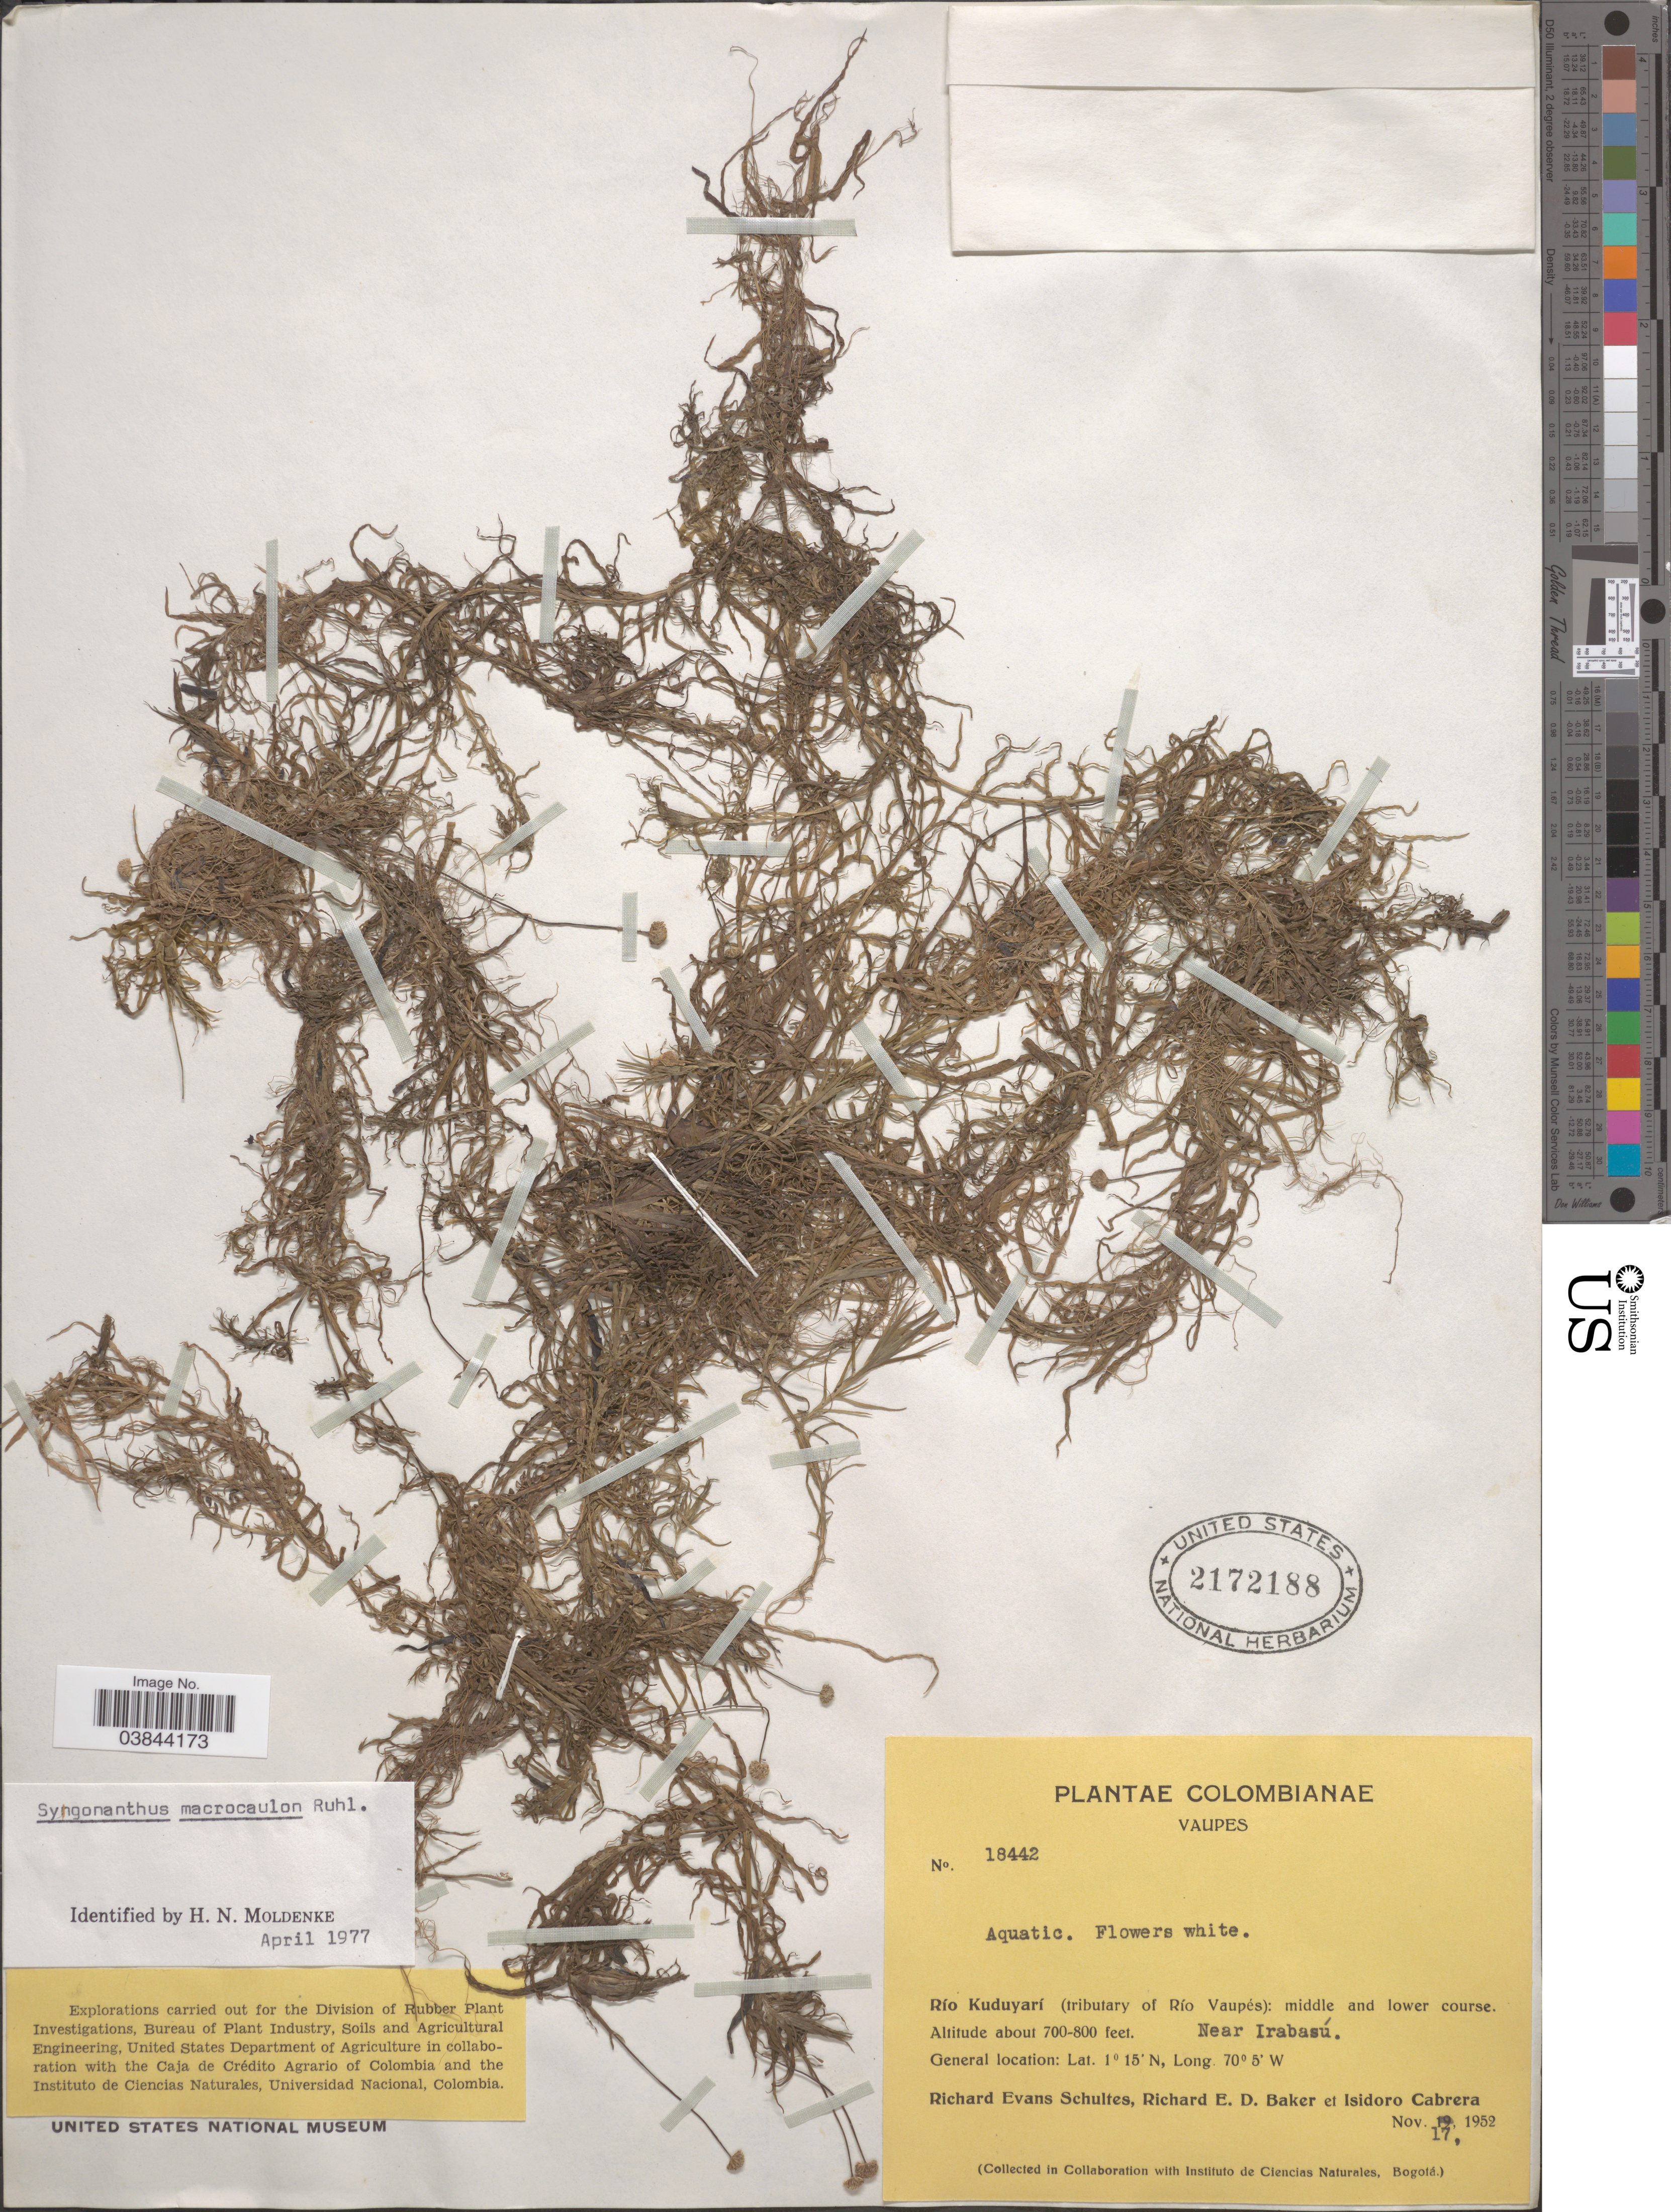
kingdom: Plantae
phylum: Tracheophyta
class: Liliopsida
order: Poales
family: Eriocaulaceae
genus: Syngonanthus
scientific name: Syngonanthus macrocaulon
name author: Ruhland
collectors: R. E. Schultes, R. A. Baker & I. Cabrera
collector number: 18442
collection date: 1952-11-17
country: Colombia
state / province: Vaupés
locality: Río Kuduyarí (tributary of Río Vaupés): middle and lower course. Near Irabasú.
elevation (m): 213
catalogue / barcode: US 2172188